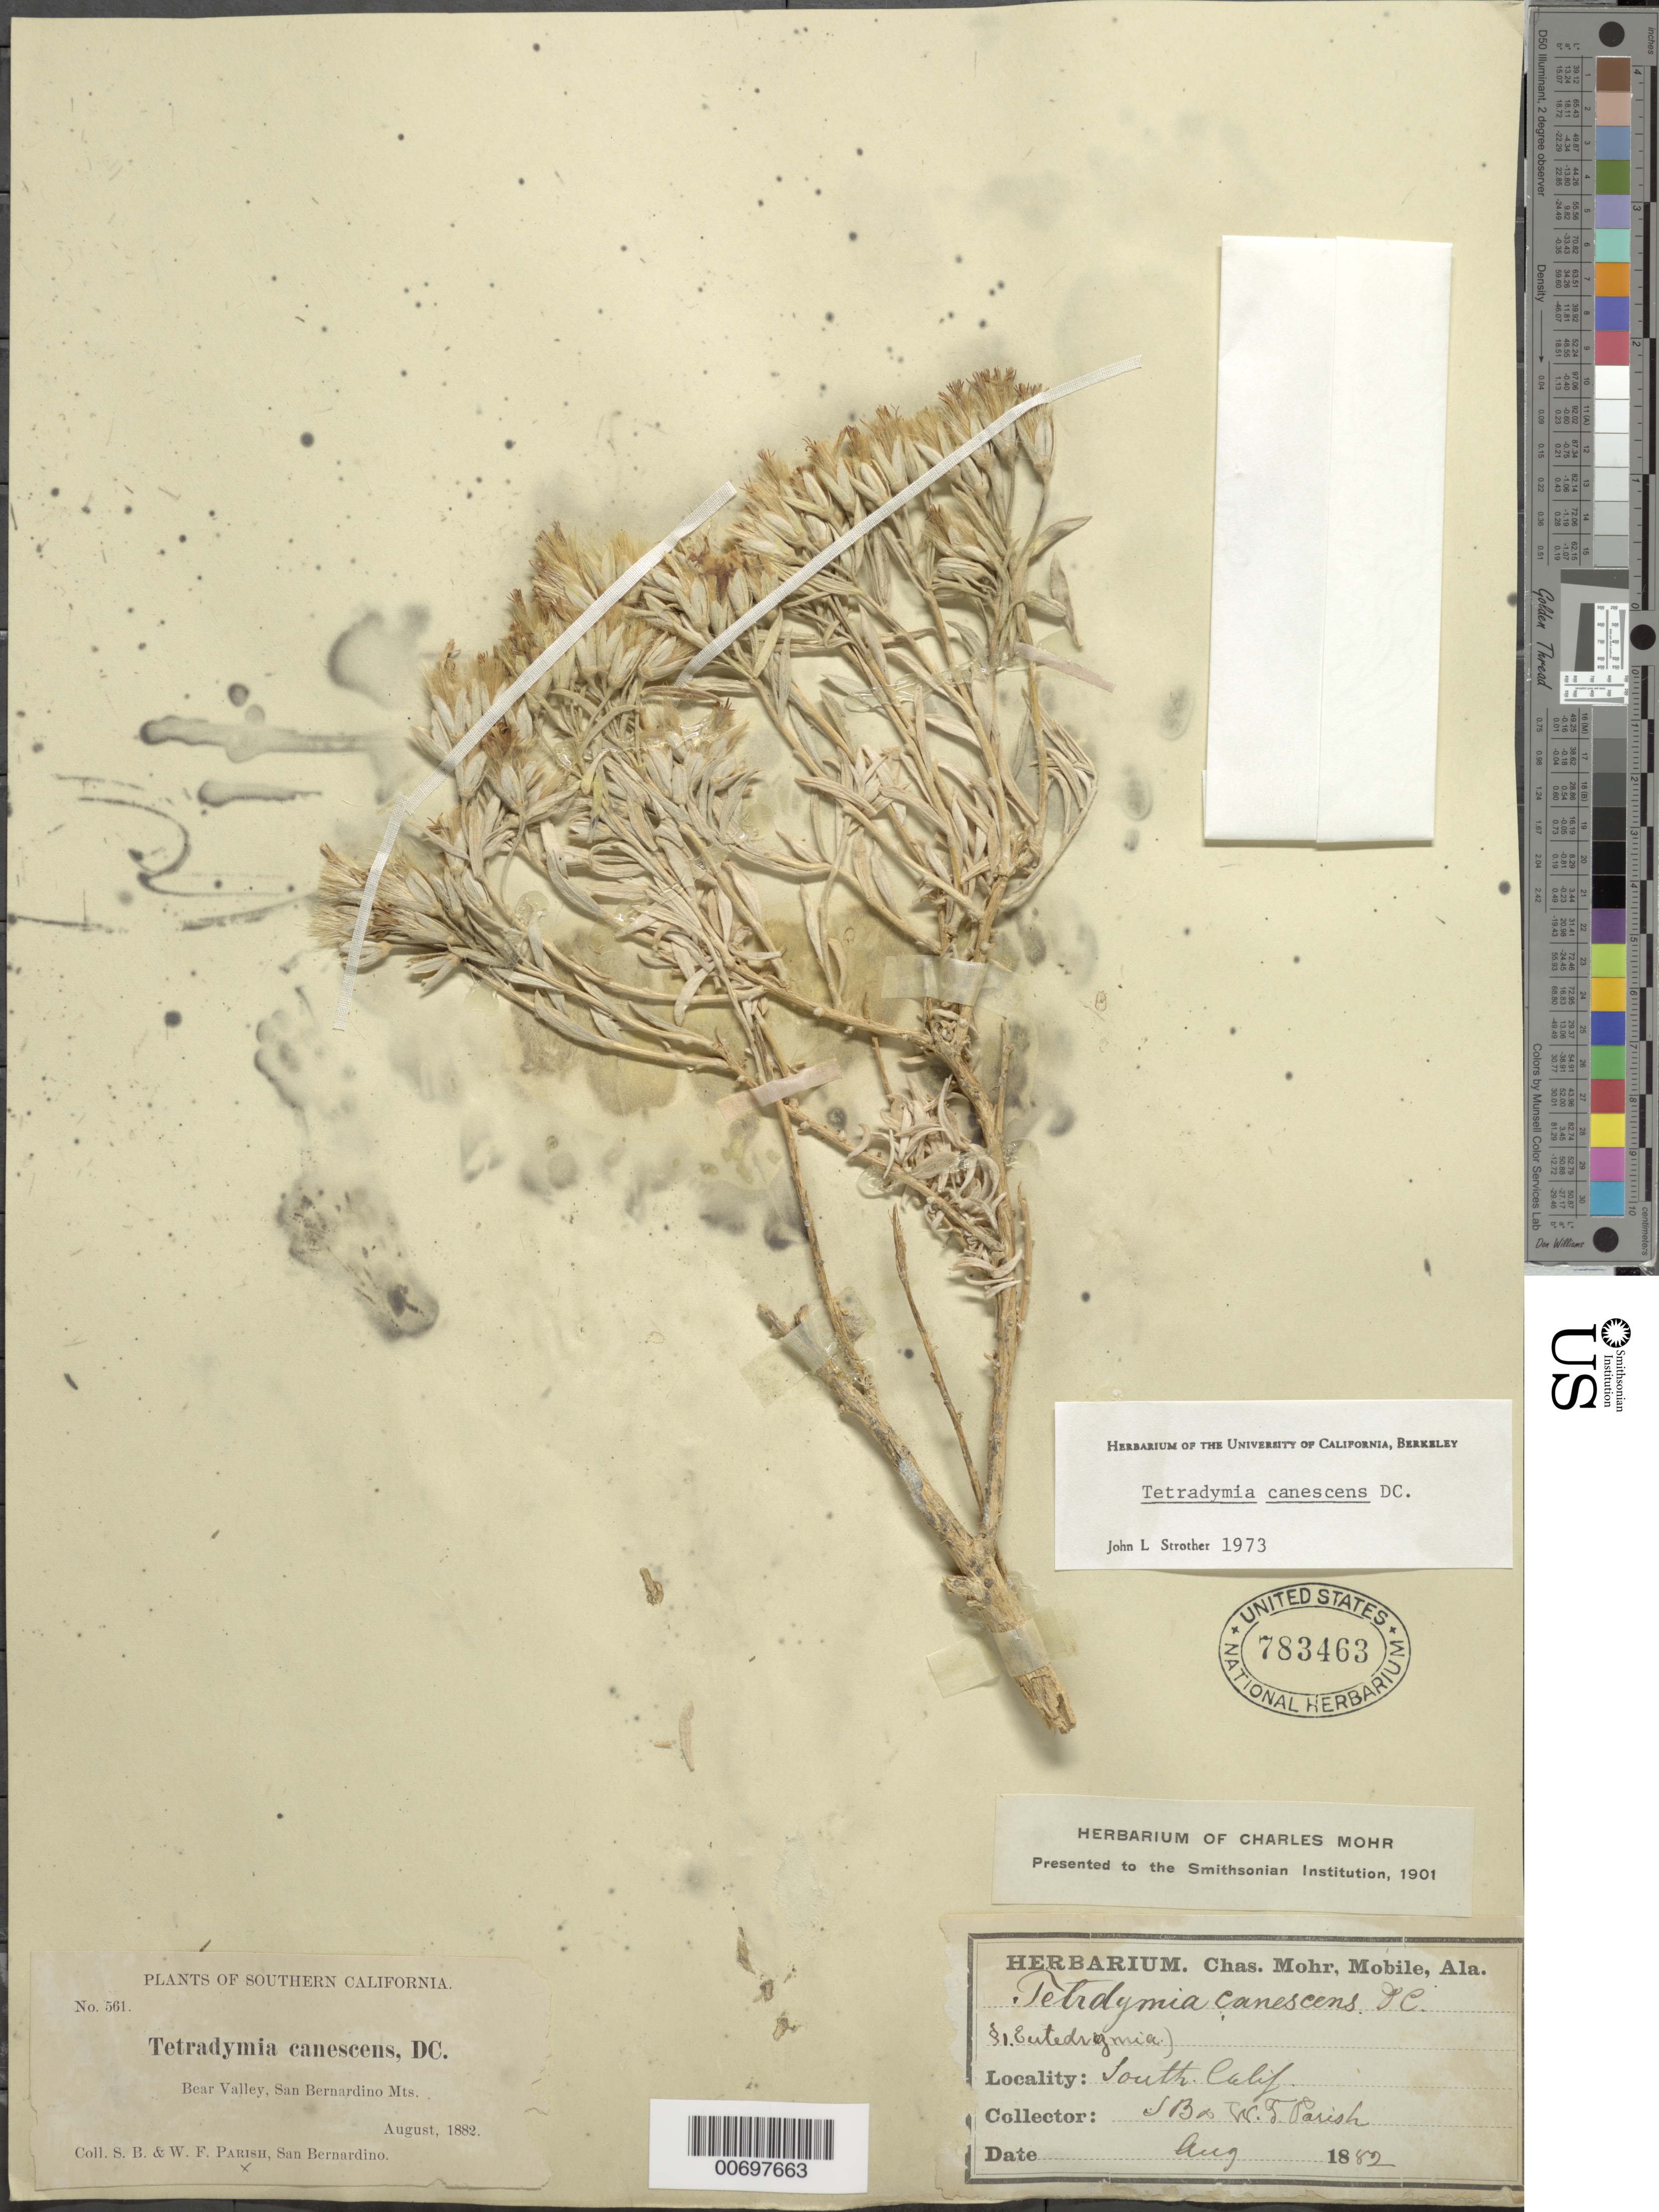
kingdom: Plantae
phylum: Tracheophyta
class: Magnoliopsida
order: Asterales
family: Asteraceae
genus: Tetradymia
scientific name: Tetradymia canescens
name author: DC.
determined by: Strother, J. L., (UC), University of California Berkeley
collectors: S. B. Parish & W. F. Parish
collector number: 561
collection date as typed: Aug 1882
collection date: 1882-08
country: United States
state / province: California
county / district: San Bernardino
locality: Bear Valley, San Bernardino Mts.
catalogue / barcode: US 783463